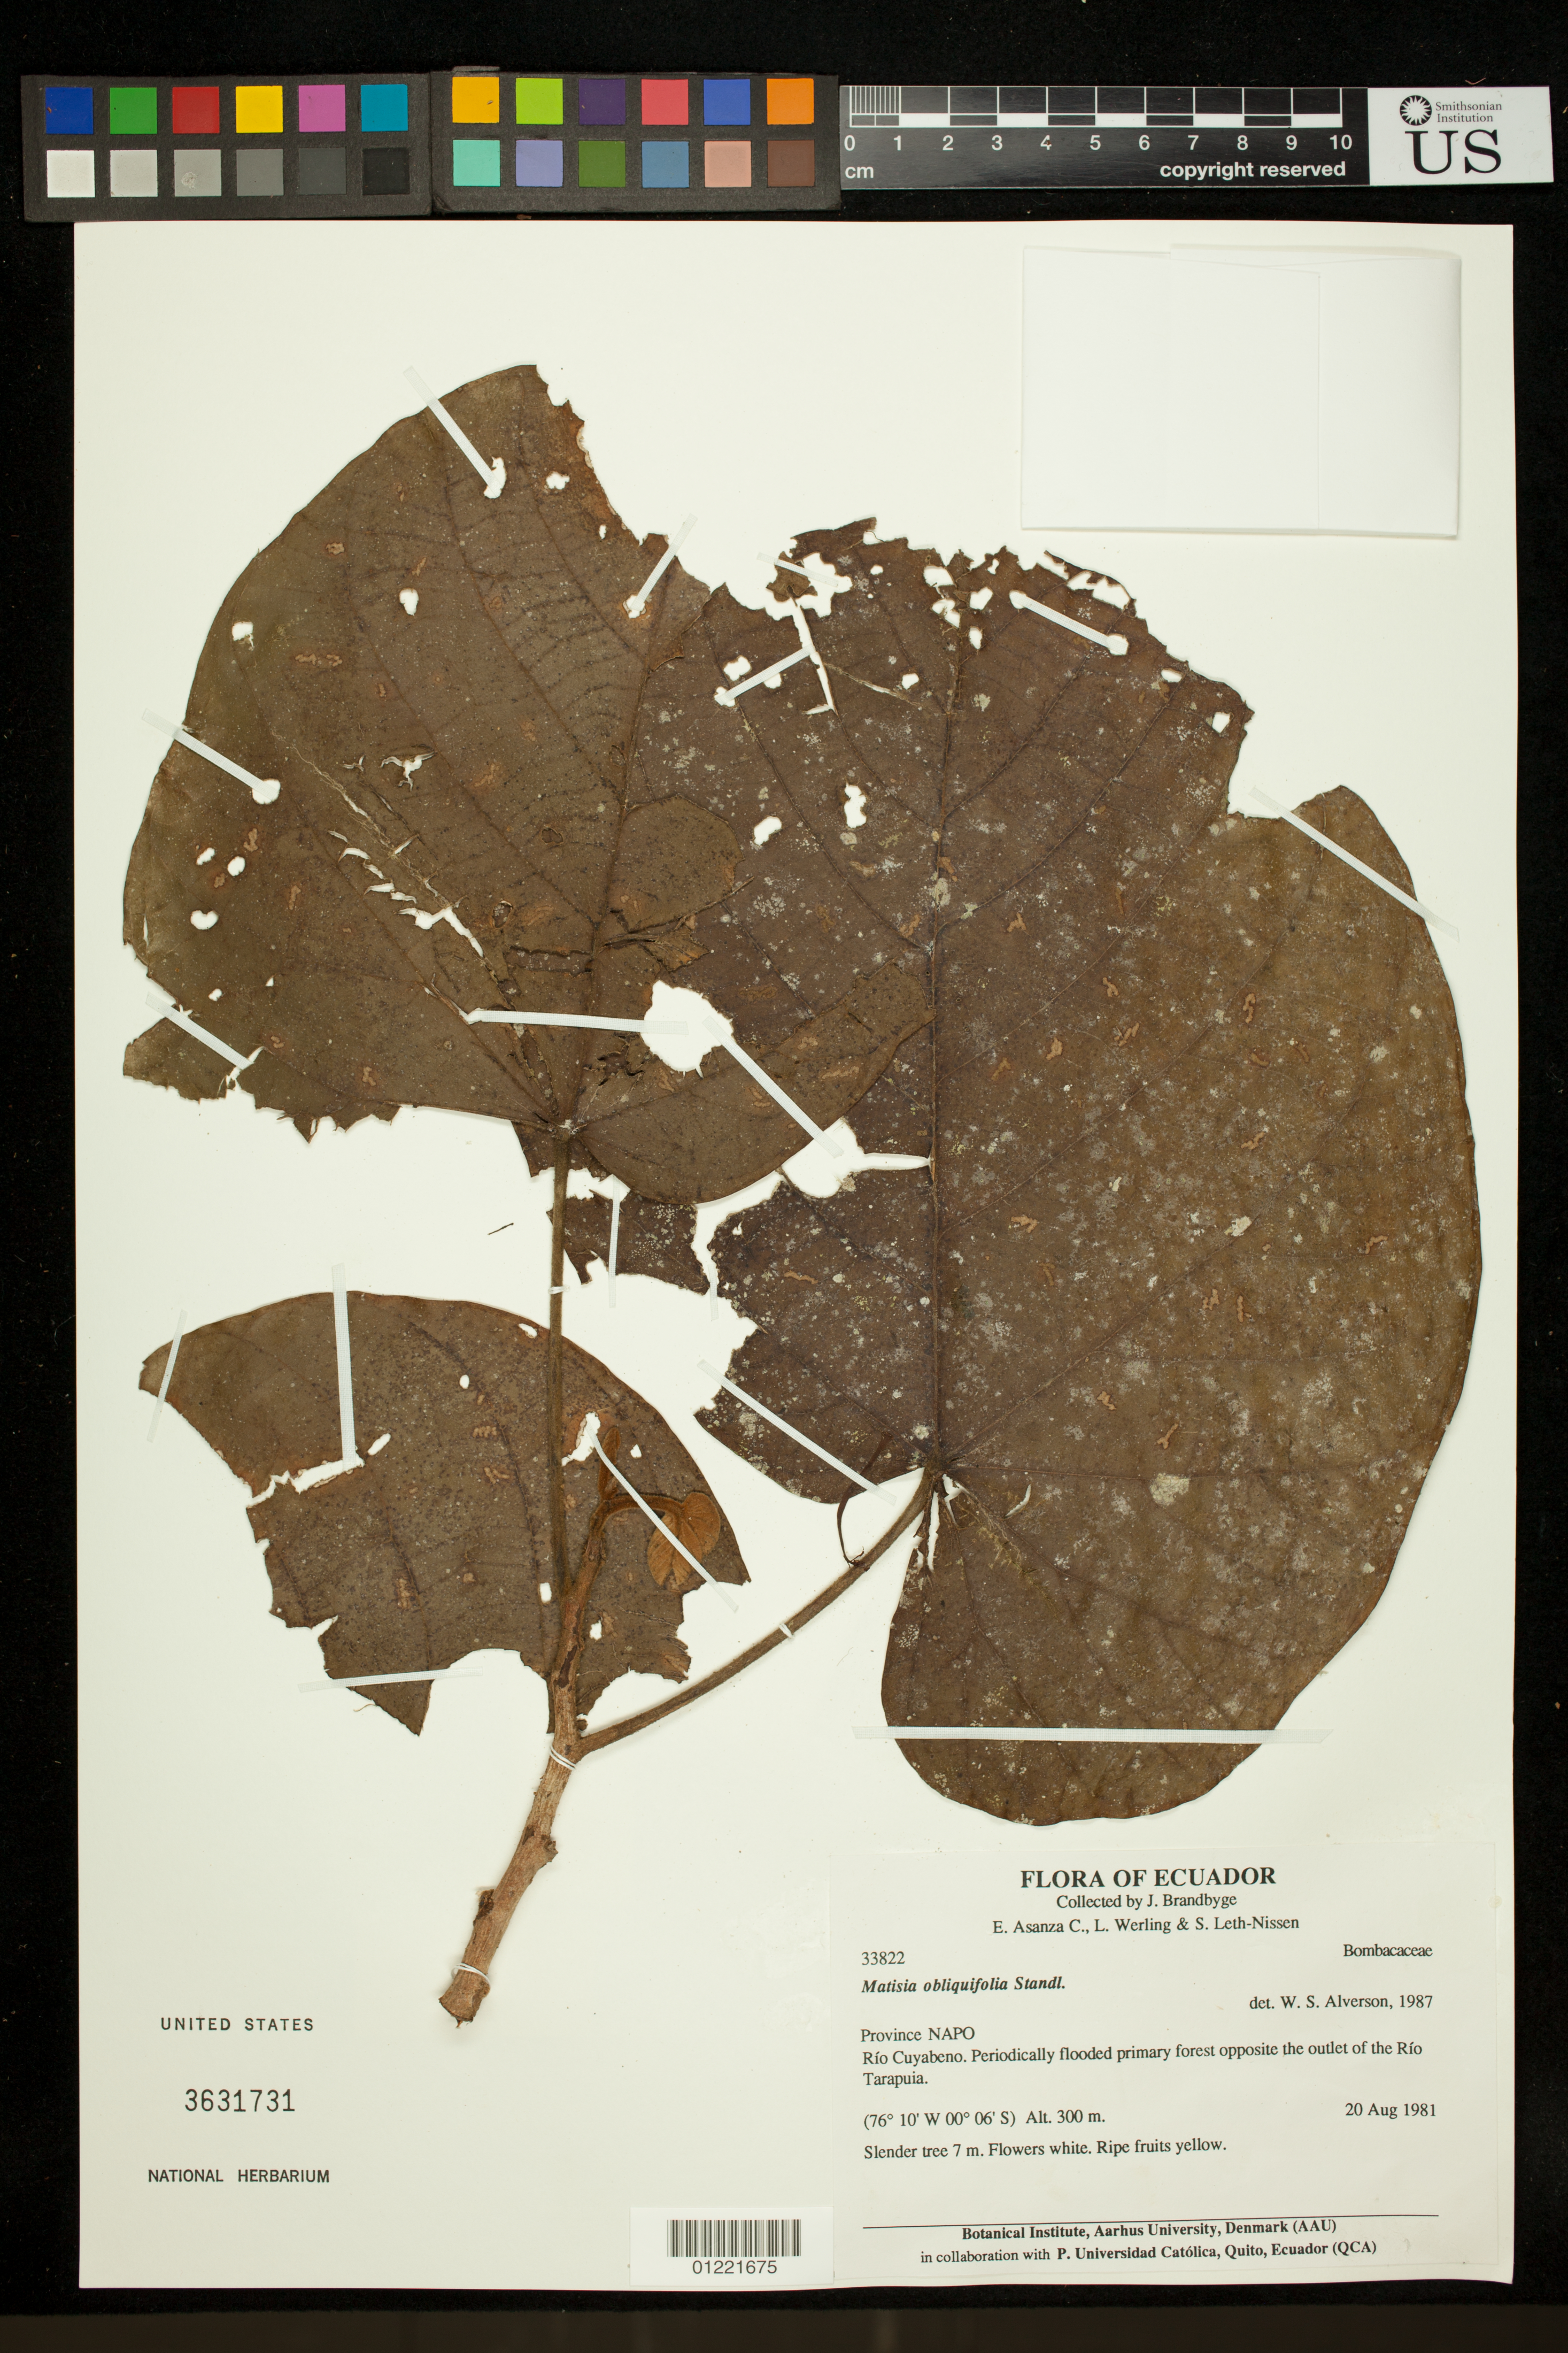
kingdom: Plantae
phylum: Tracheophyta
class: Magnoliopsida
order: Malvales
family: Malvaceae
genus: Matisia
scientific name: Matisia obliquifolia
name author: Standl.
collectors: B. Øllgaard, E. Asanza C., L. Werling & S. Leth-Nissen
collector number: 33822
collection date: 1981-08-20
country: Ecuador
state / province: Napo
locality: Rio Cuyabeno. Periodically flooded primary forest opposite the outlet of the Rio Tarapuia.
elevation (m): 300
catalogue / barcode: US 3631731